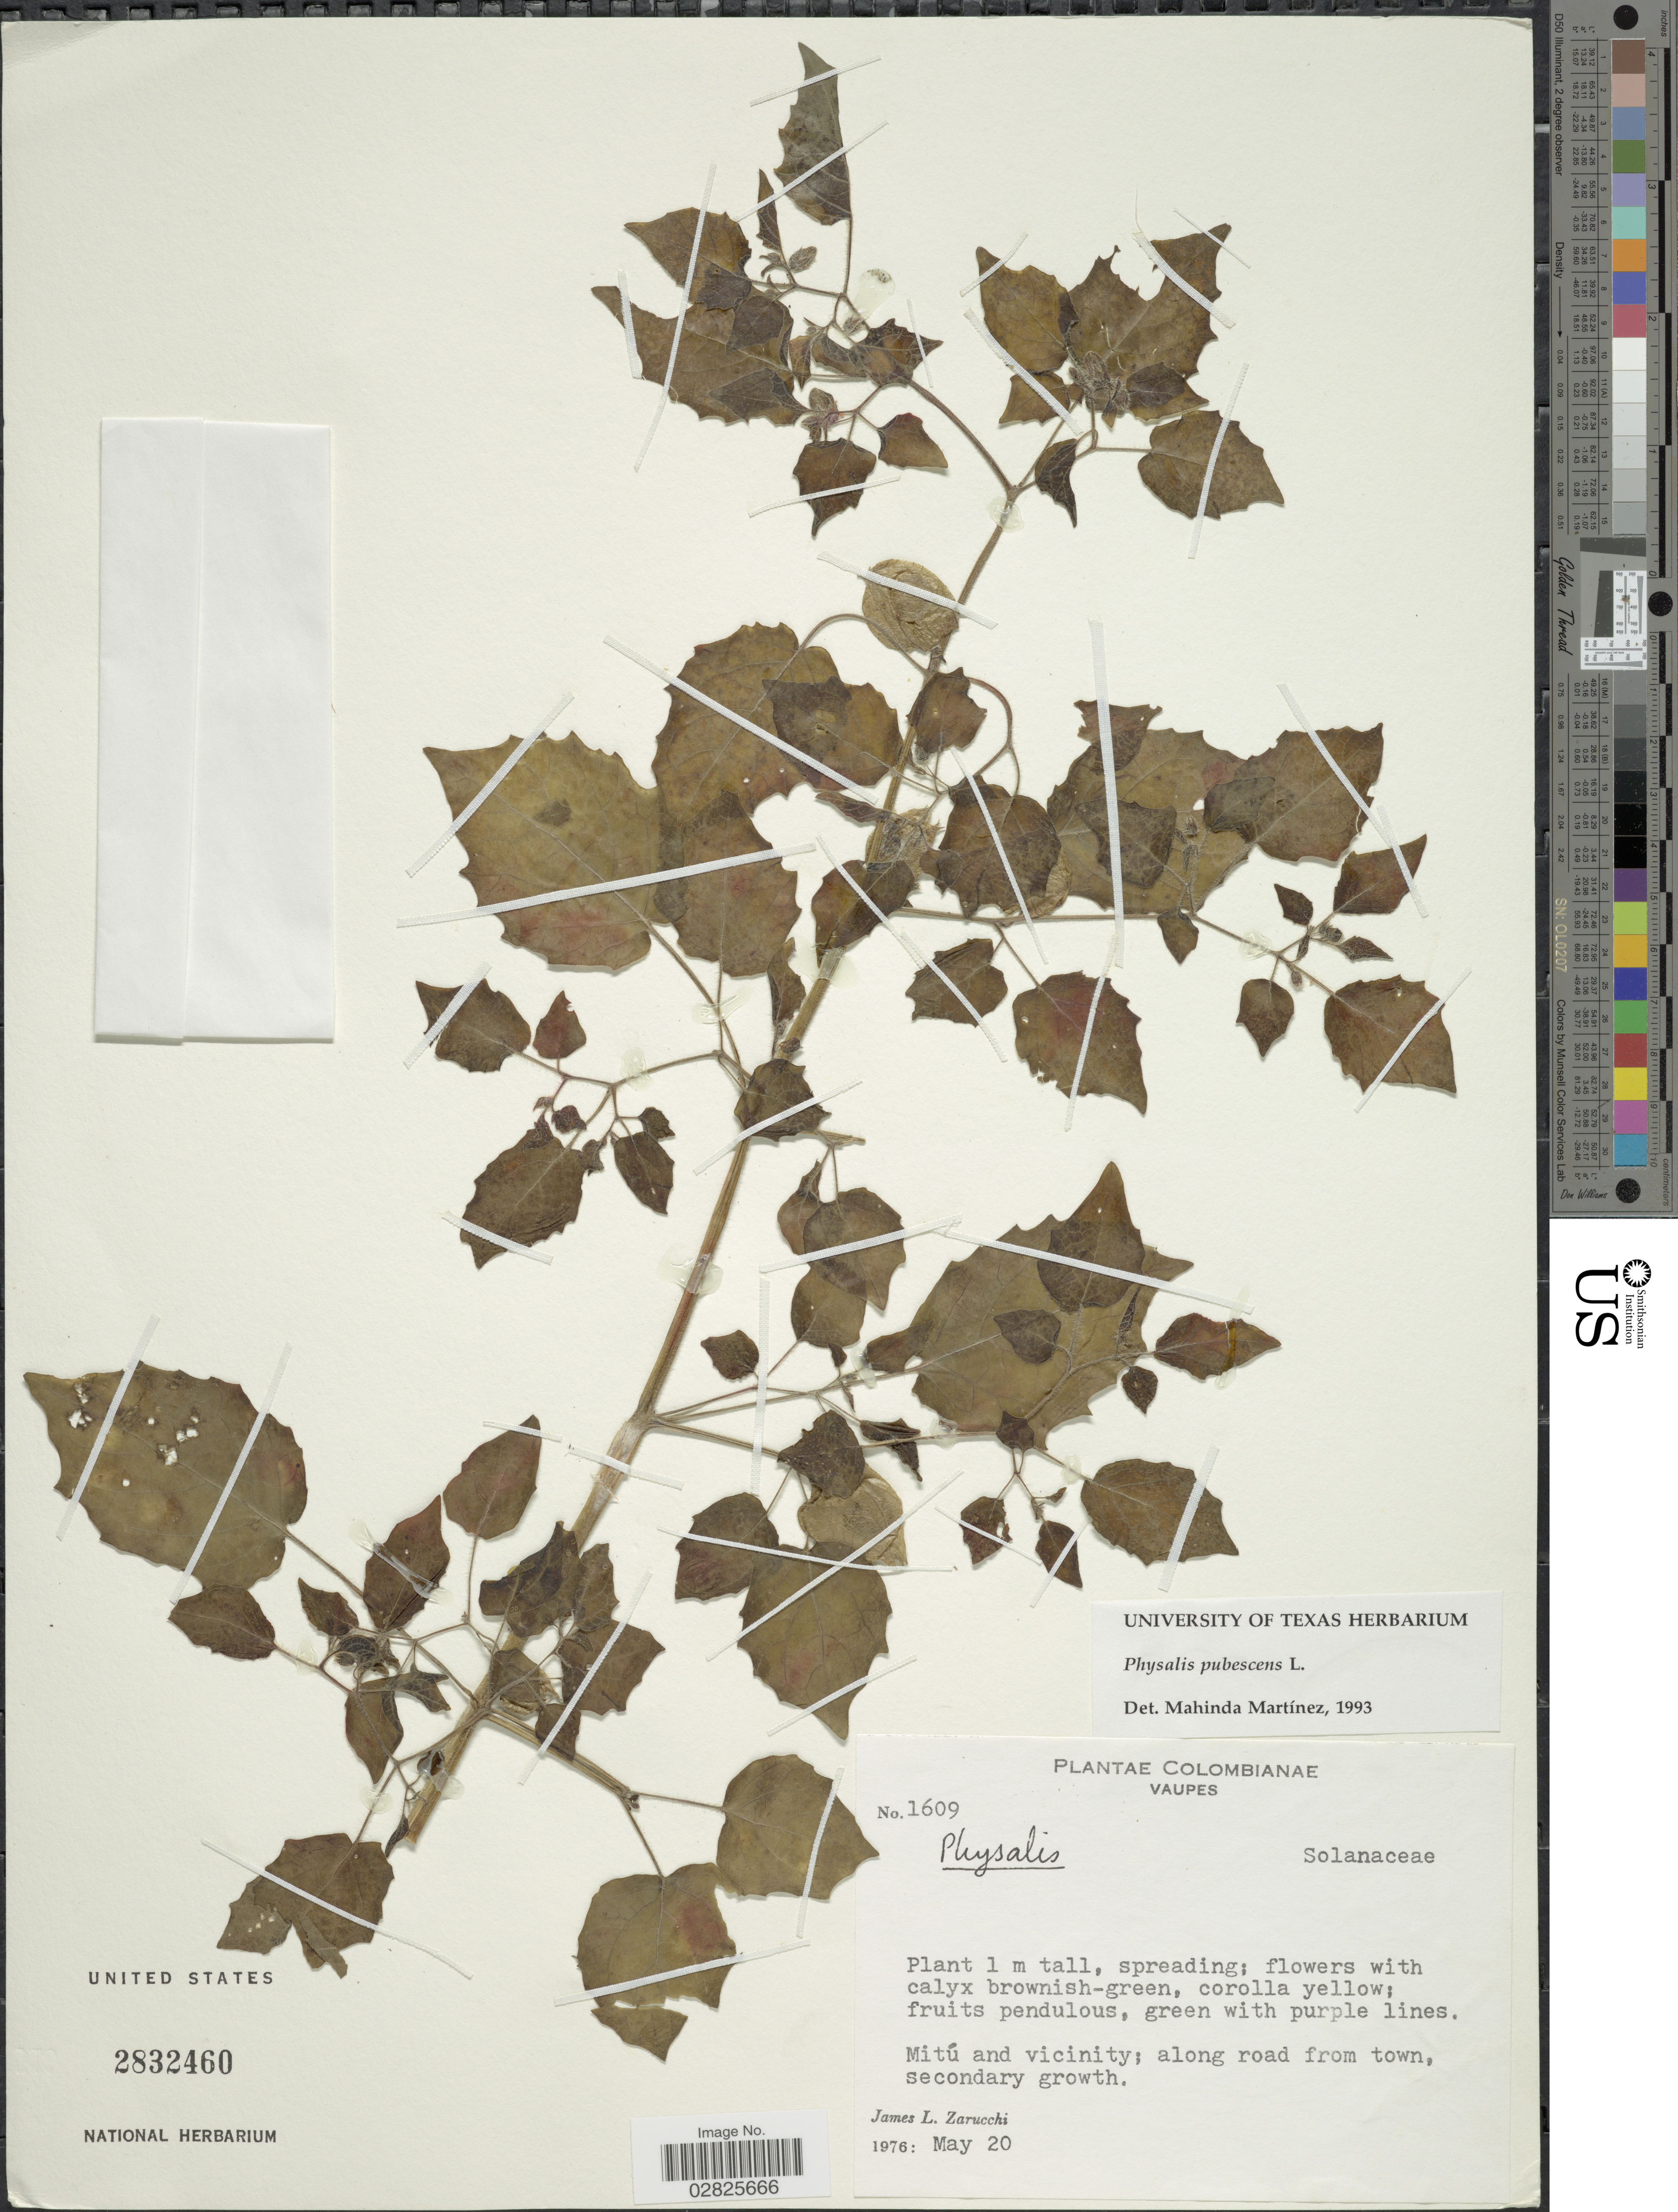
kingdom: Plantae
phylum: Tracheophyta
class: Magnoliopsida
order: Solanales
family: Solanaceae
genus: Physalis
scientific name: Physalis pubescens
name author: L.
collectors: J. L. Zarucchi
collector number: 1609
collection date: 1976-05-20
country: Colombia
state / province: Vaupés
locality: Mitú and vicinity; along road from town.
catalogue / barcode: US 2832460